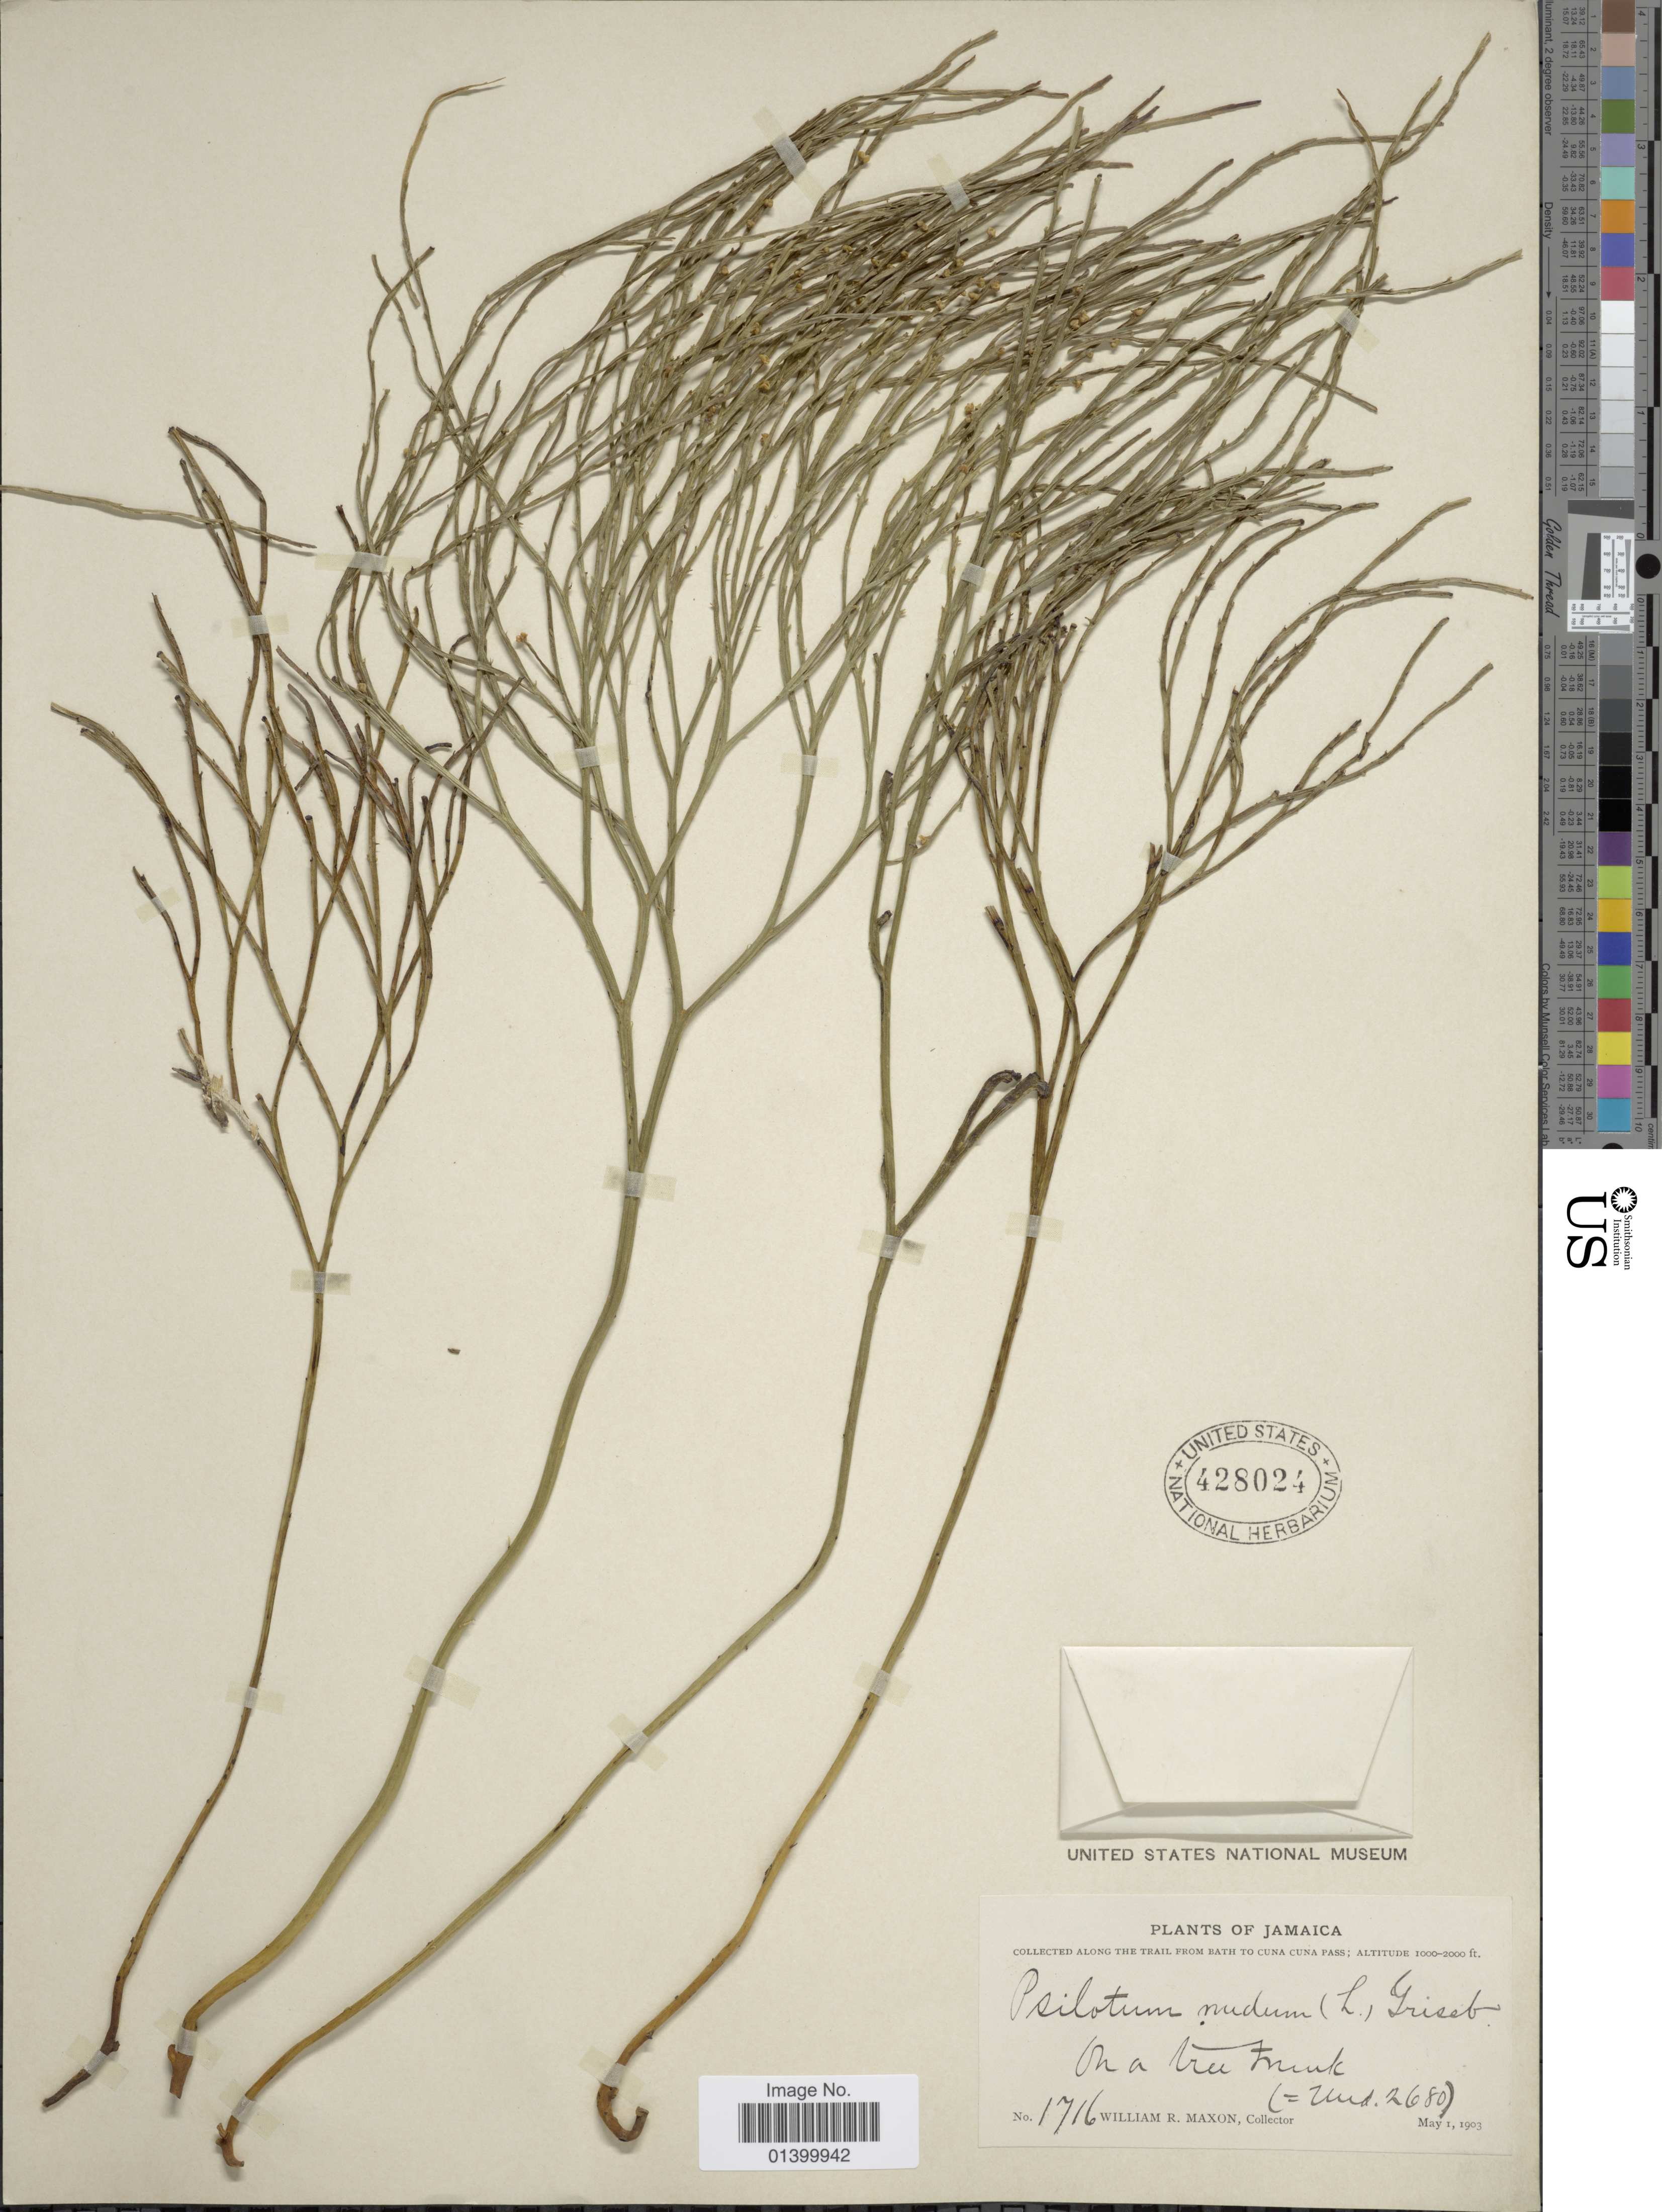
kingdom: Plantae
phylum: Tracheophyta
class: Polypodiopsida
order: Psilotales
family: Psilotaceae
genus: Psilotum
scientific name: Psilotum nudum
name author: (L.) P. Beauv.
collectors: W. R. Maxon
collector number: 1716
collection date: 1903-05-01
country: Jamaica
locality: Along the trail frrom Bath to Cuna Pass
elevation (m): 305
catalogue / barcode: US 428024